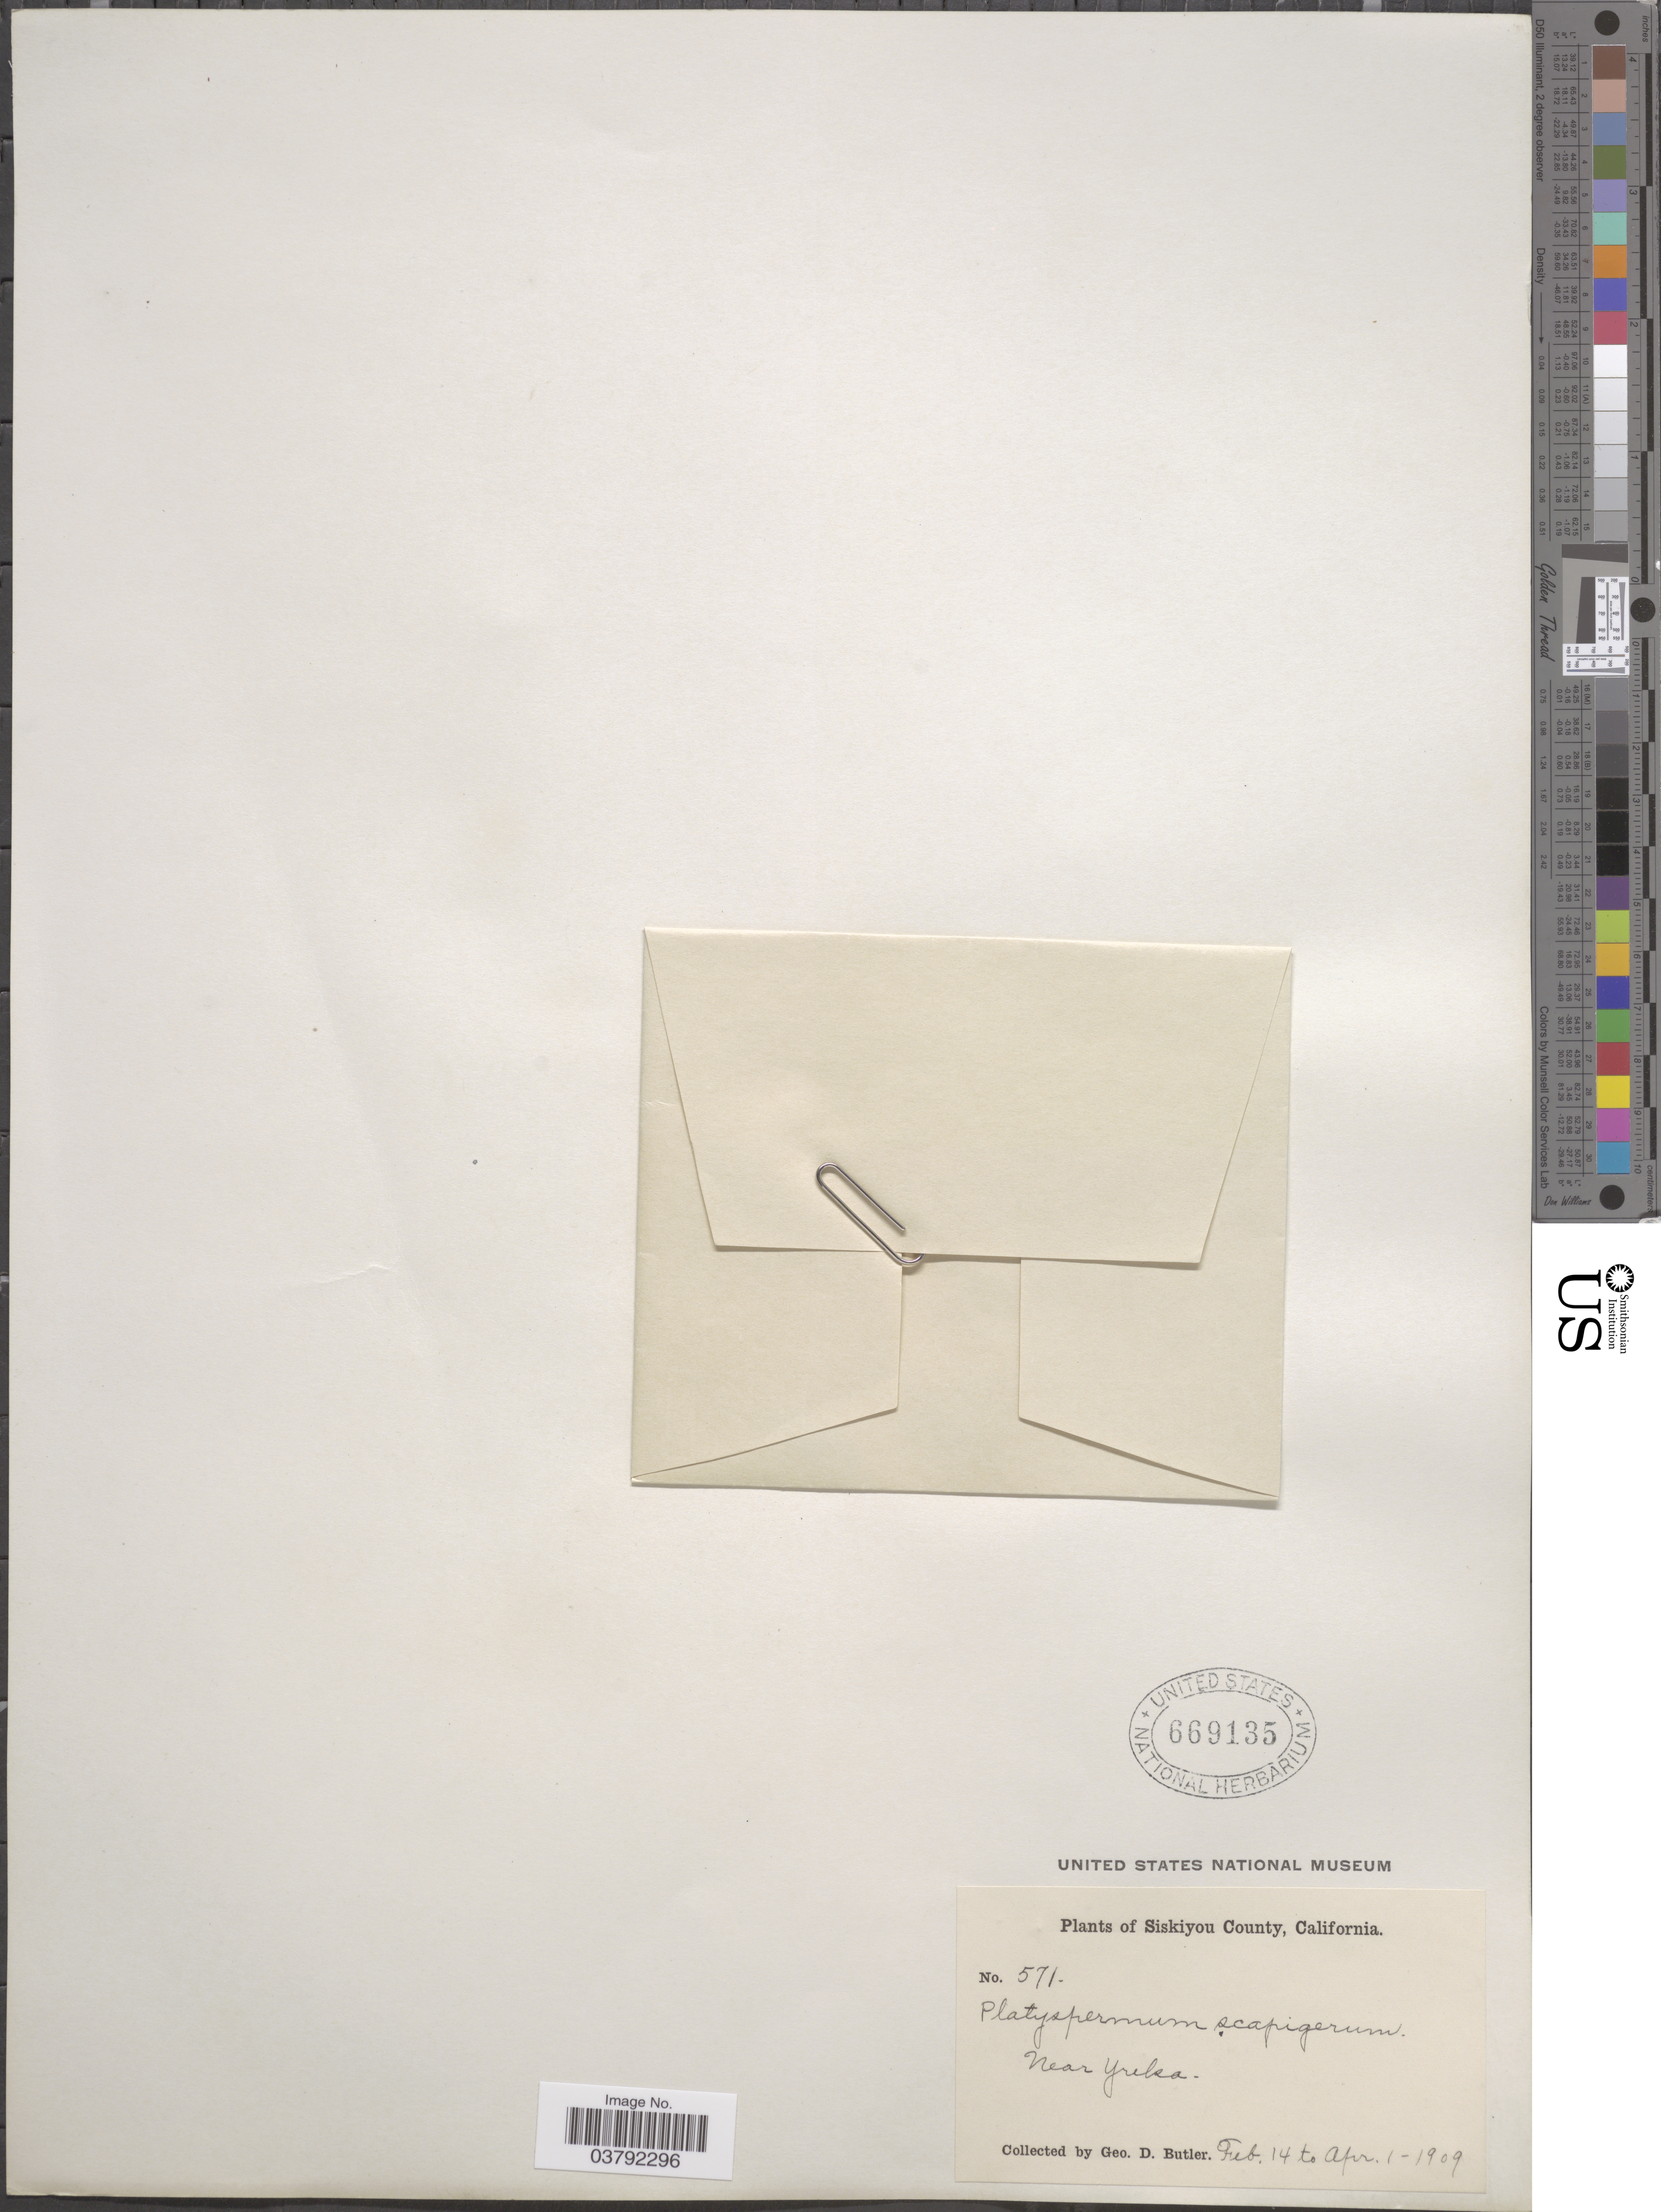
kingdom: Plantae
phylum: Tracheophyta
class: Magnoliopsida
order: Brassicales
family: Brassicaceae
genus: Idahoa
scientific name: Idahoa scapigera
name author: A. Nelson & J.F. Macbr.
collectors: G. D. Butler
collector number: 571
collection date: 1909-02-14/1909-04-01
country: United States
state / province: California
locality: Near Yreka.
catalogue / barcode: US 669135